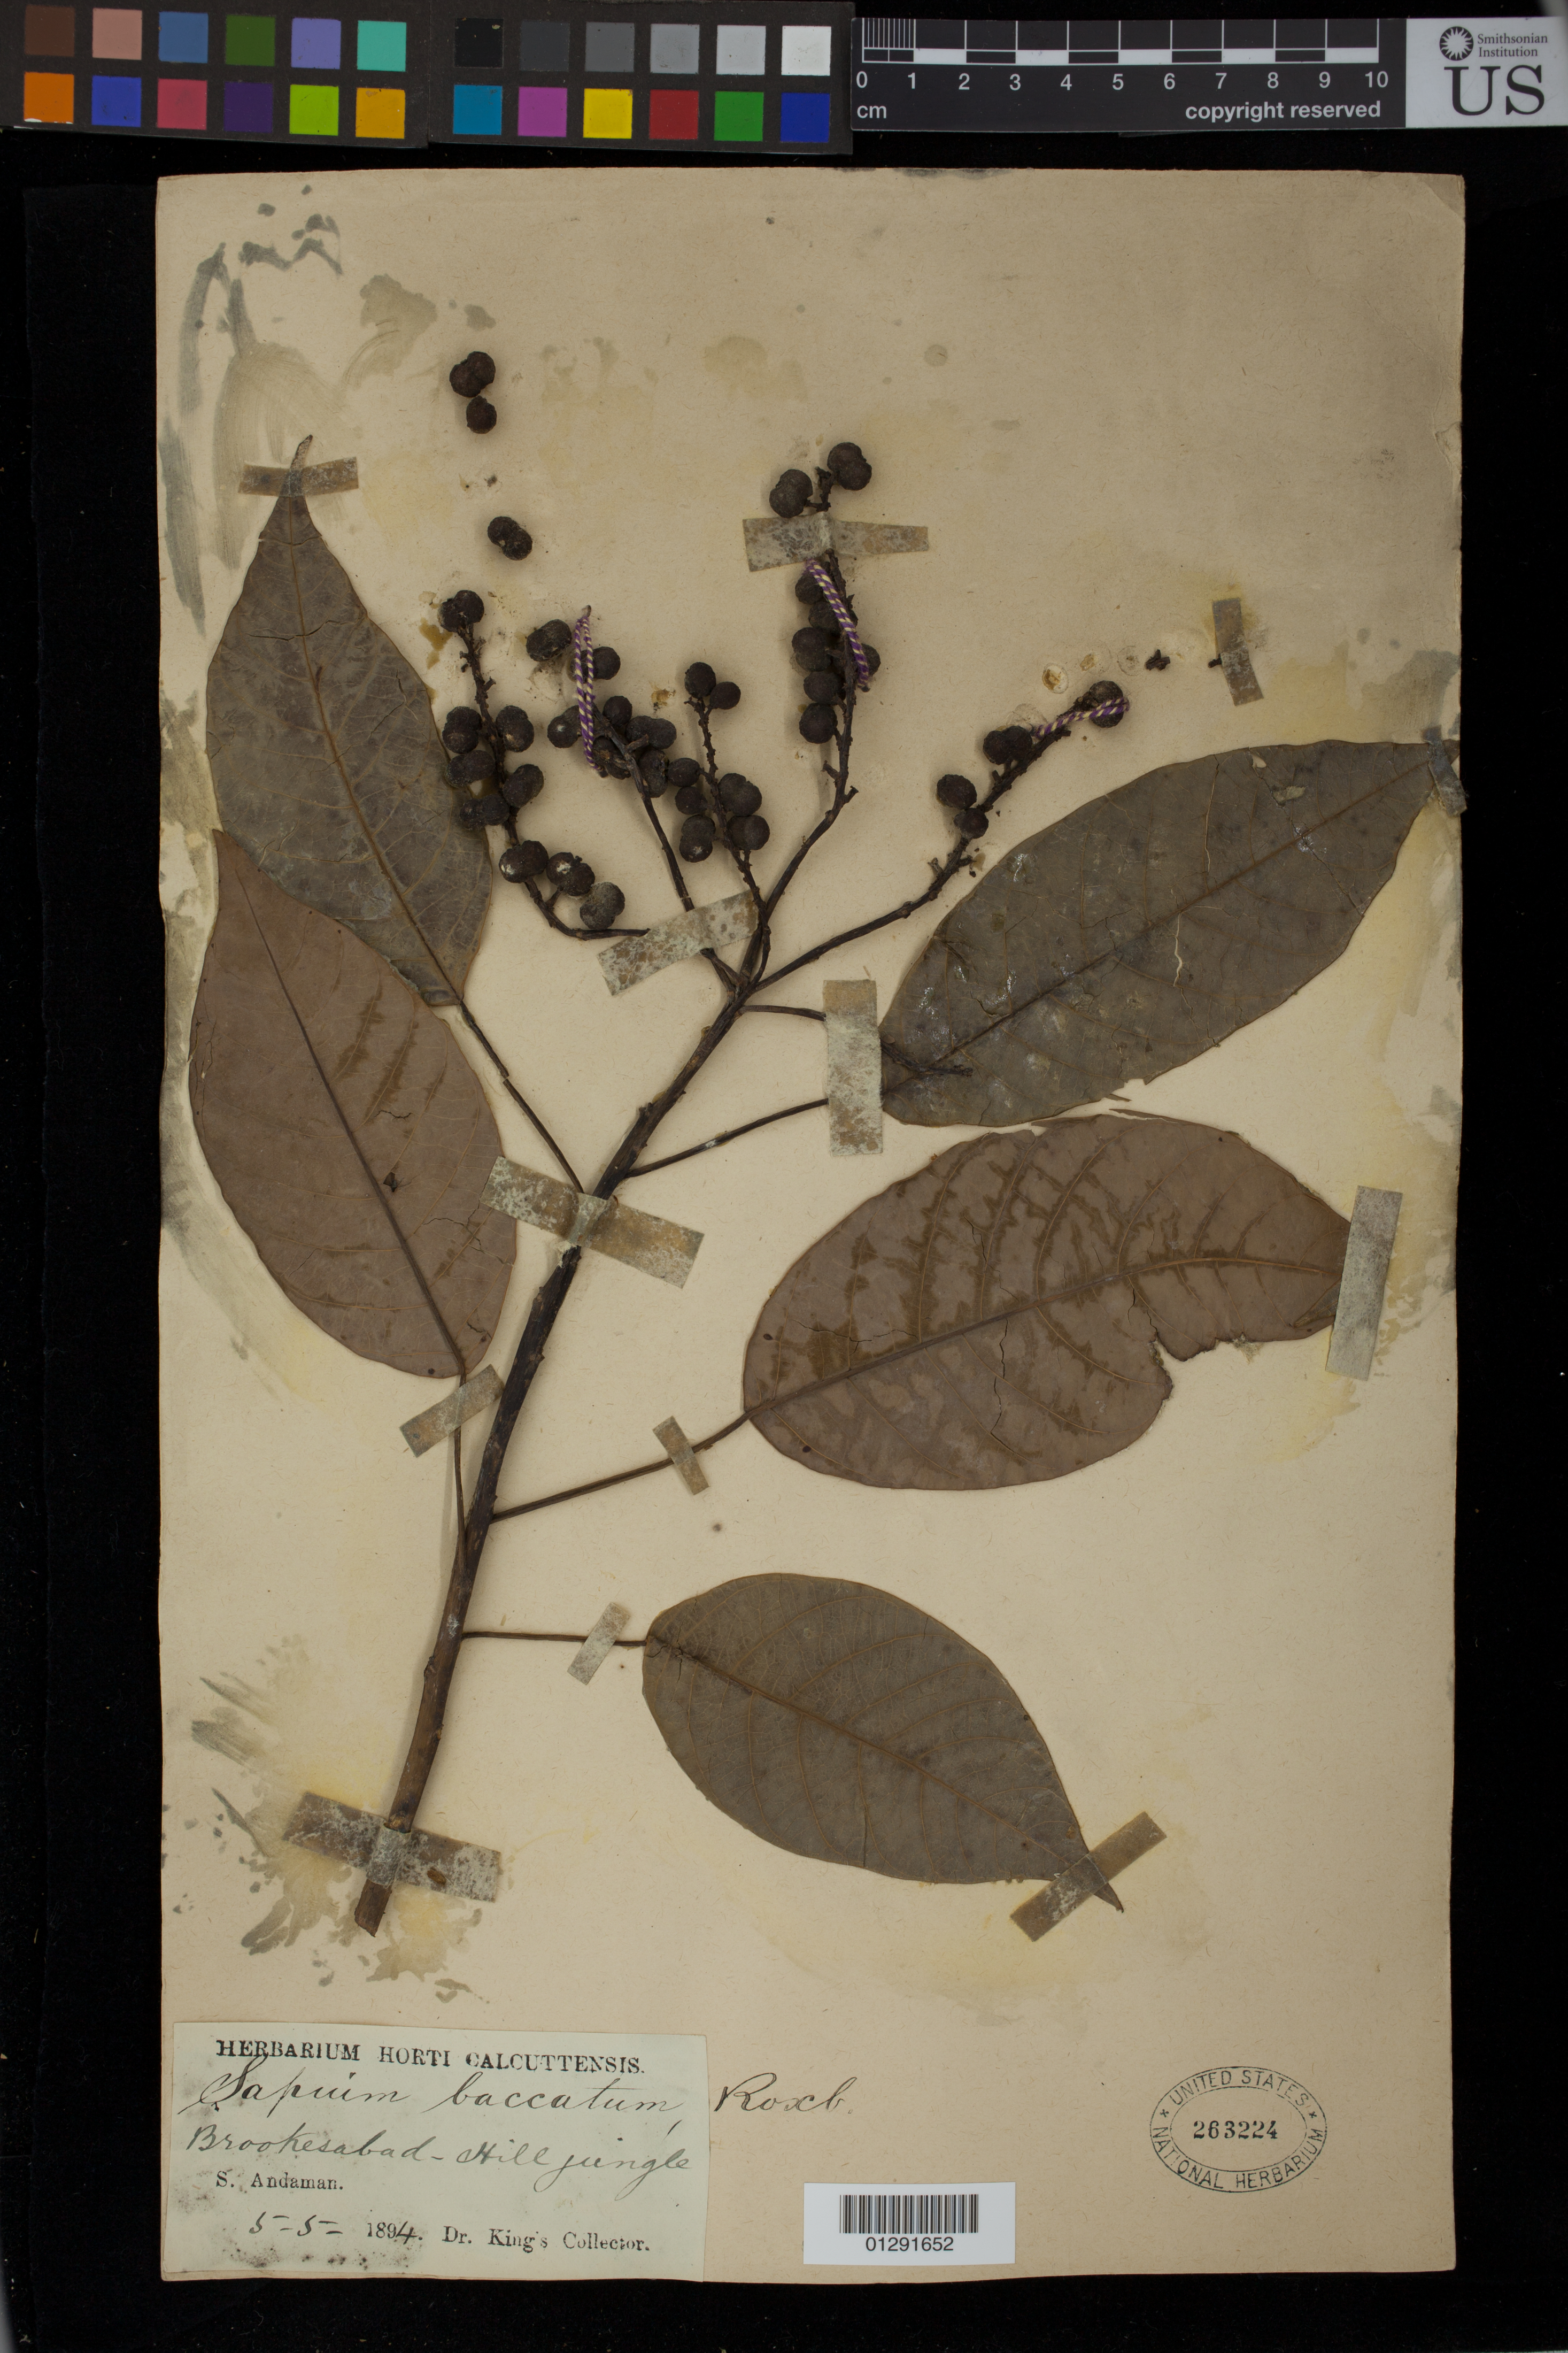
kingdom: Plantae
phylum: Tracheophyta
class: Magnoliopsida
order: Malpighiales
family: Euphorbiaceae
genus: Sapium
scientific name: Sapium baccatum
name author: Roxb.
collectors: Dr. King's collector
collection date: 1894-05-05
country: India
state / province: Andaman and Nicobar Islands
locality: Brookesabad - Hill jungle.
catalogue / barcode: US 263224